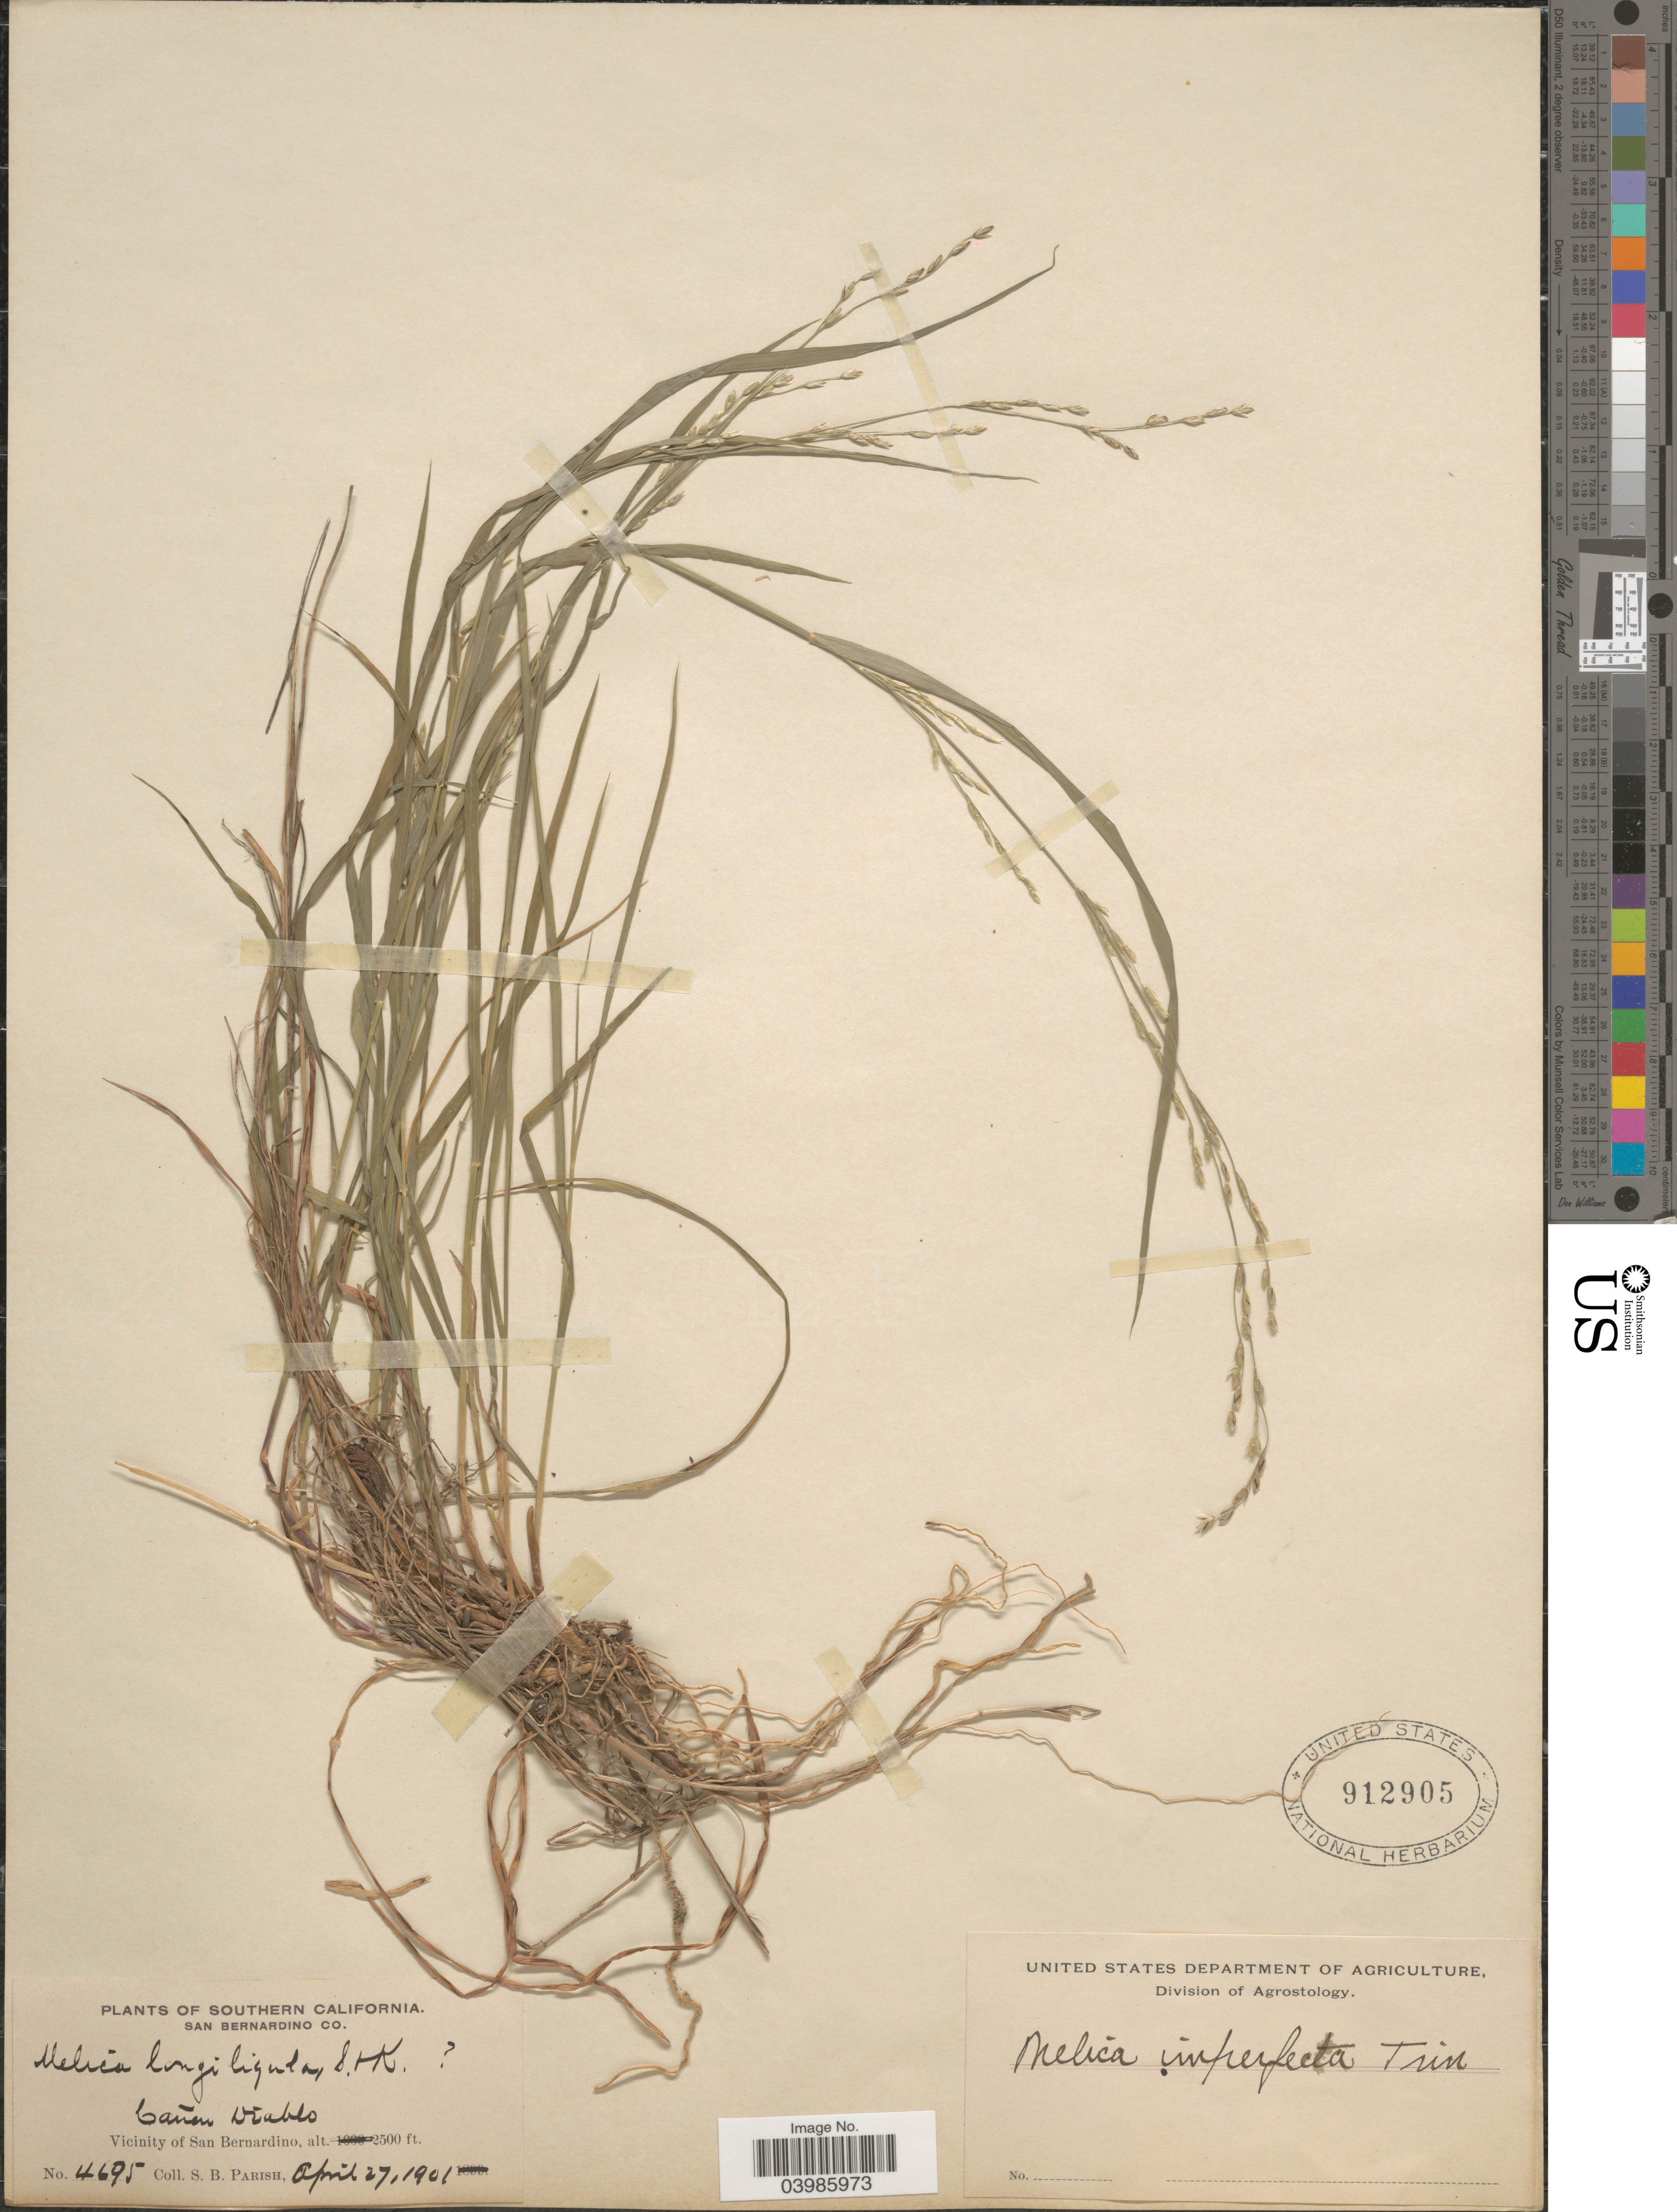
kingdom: Plantae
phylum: Tracheophyta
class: Liliopsida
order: Poales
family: Poaceae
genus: Melica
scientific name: Melica imperfecta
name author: Trin.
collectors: S. B. Parish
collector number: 4695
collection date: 1901-04-27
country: United States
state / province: California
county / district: San Bernardino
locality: Southern California. San Bernardino Co. Cañon Diablo. Vicinity of San Bernardino.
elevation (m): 762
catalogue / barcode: US 912905